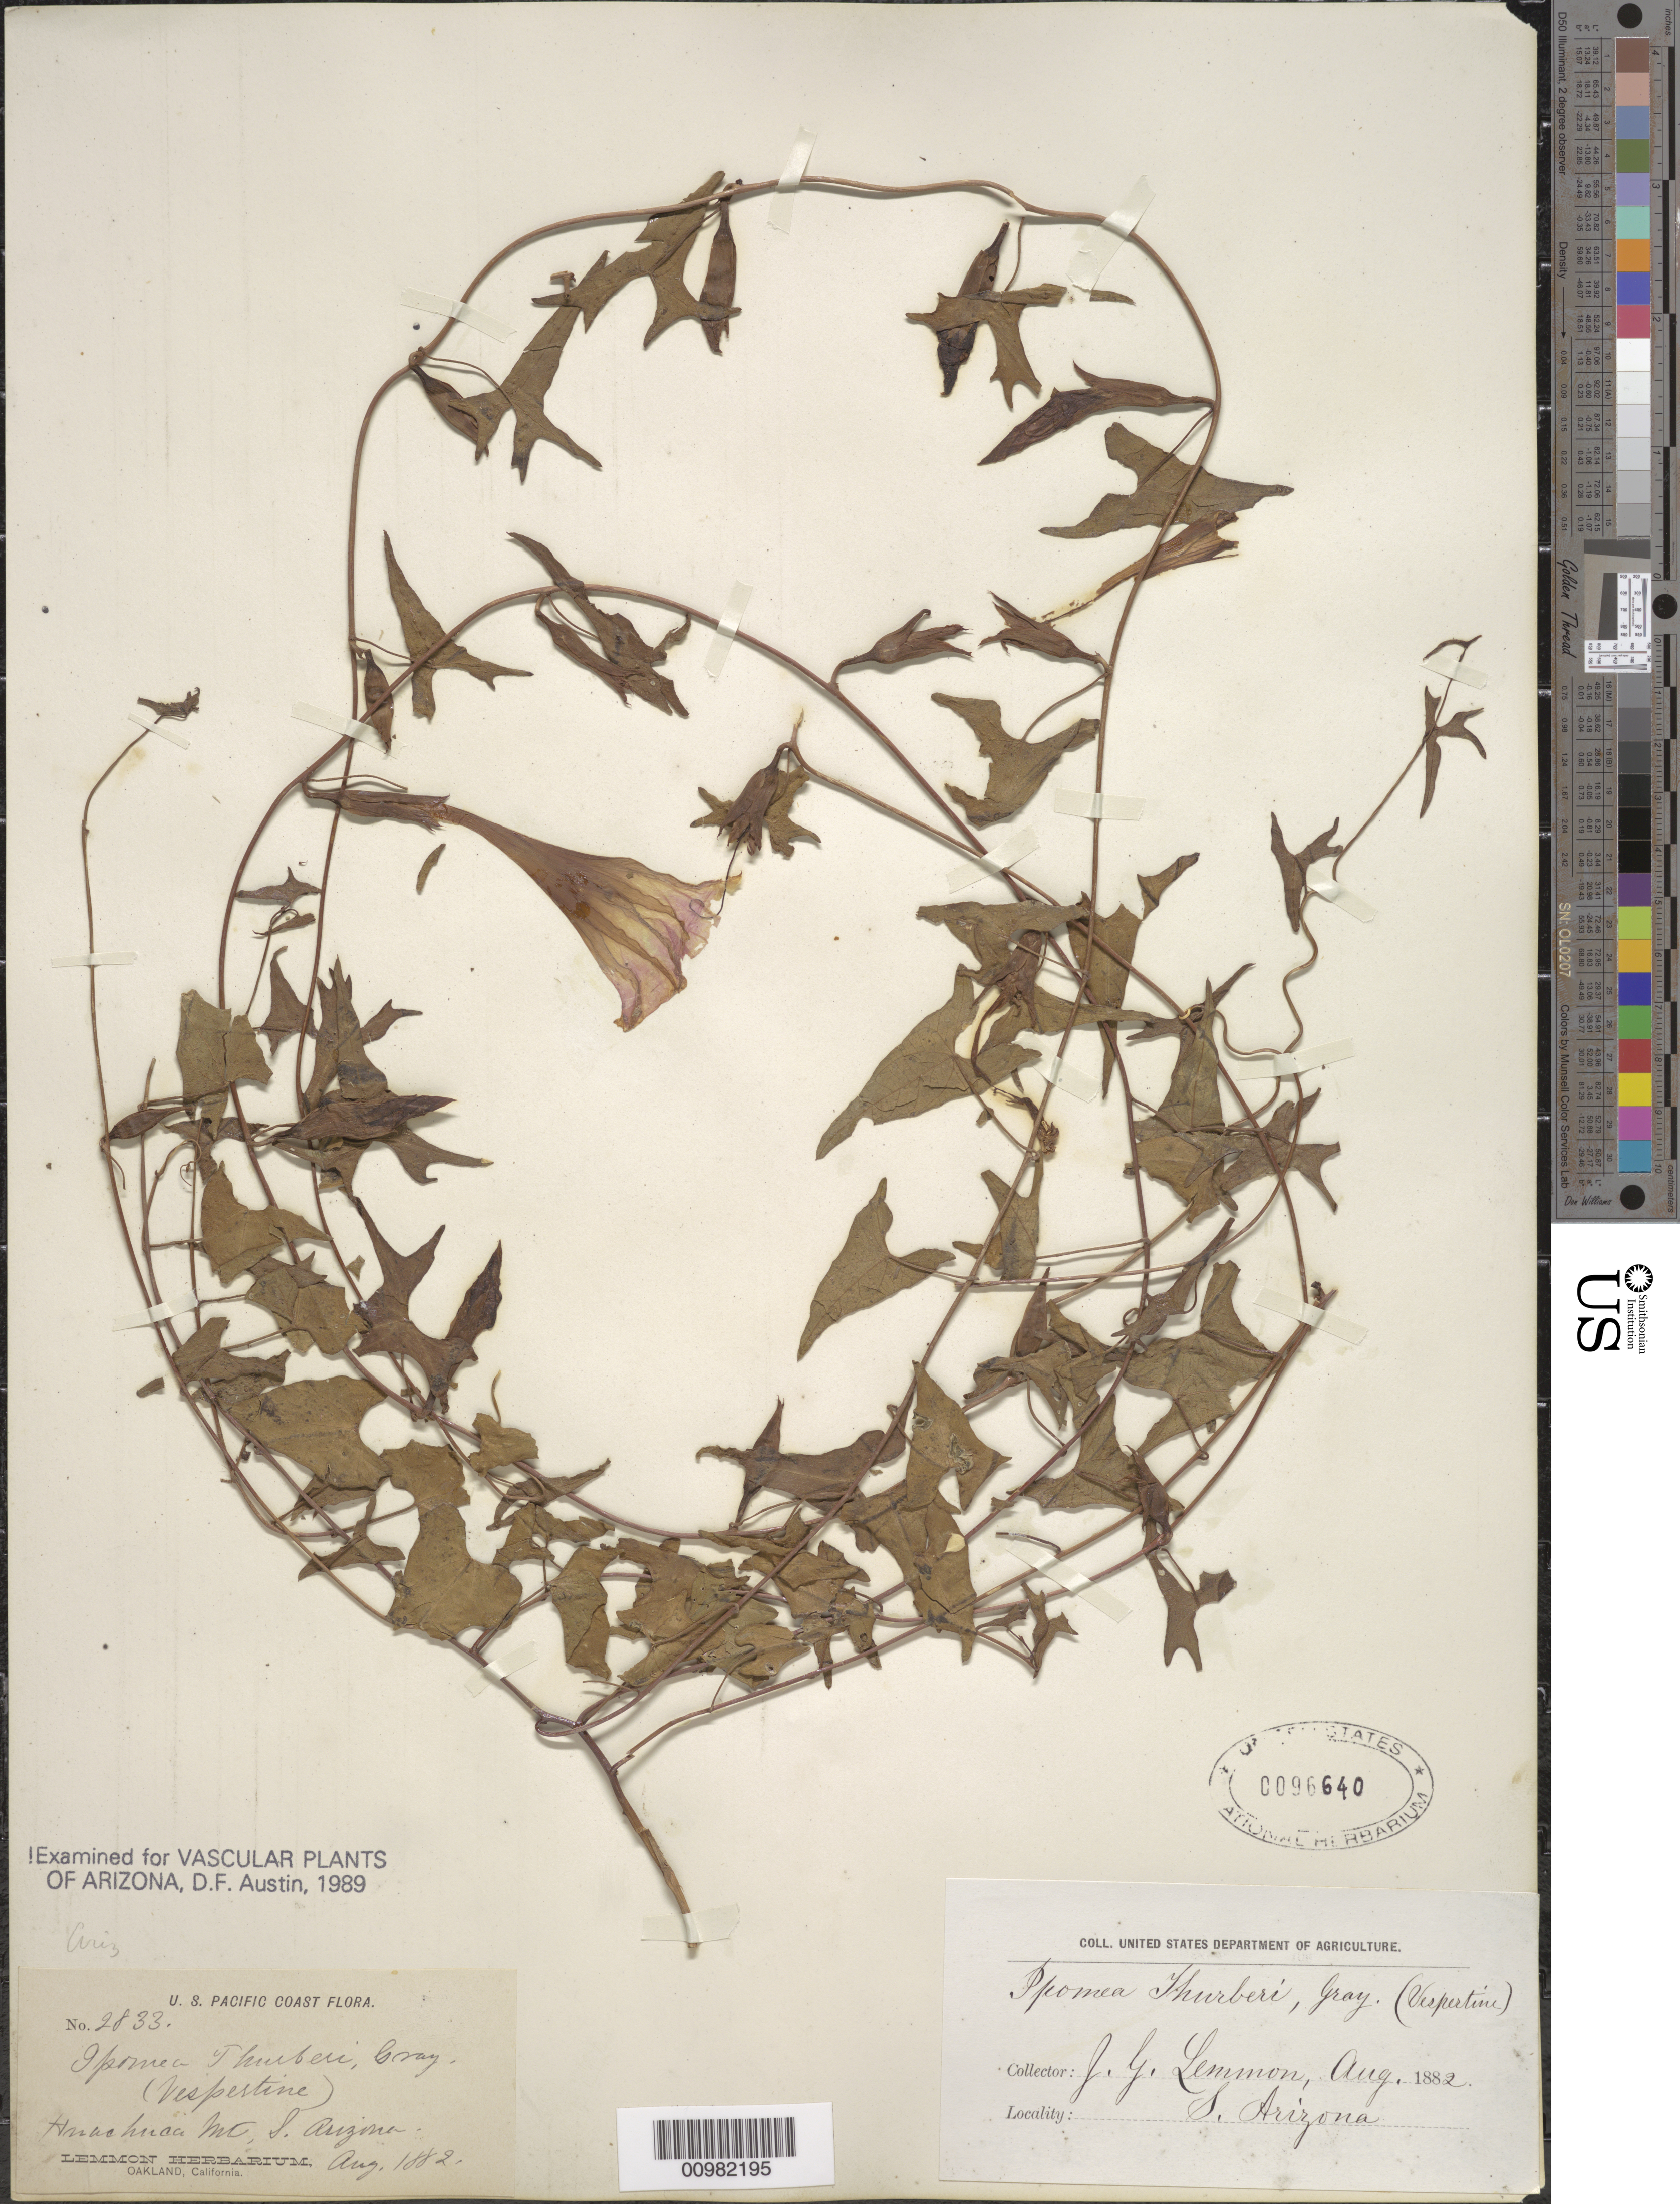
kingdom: Plantae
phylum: Tracheophyta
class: Magnoliopsida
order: Solanales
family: Convolvulaceae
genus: Ipomoea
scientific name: Ipomoea thurberi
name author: A. Gray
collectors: J. G. Lemmon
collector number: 2833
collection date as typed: Aug 1882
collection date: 1882-08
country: United States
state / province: Arizona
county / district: Cochise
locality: Huachuca Mts.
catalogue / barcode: US 96640